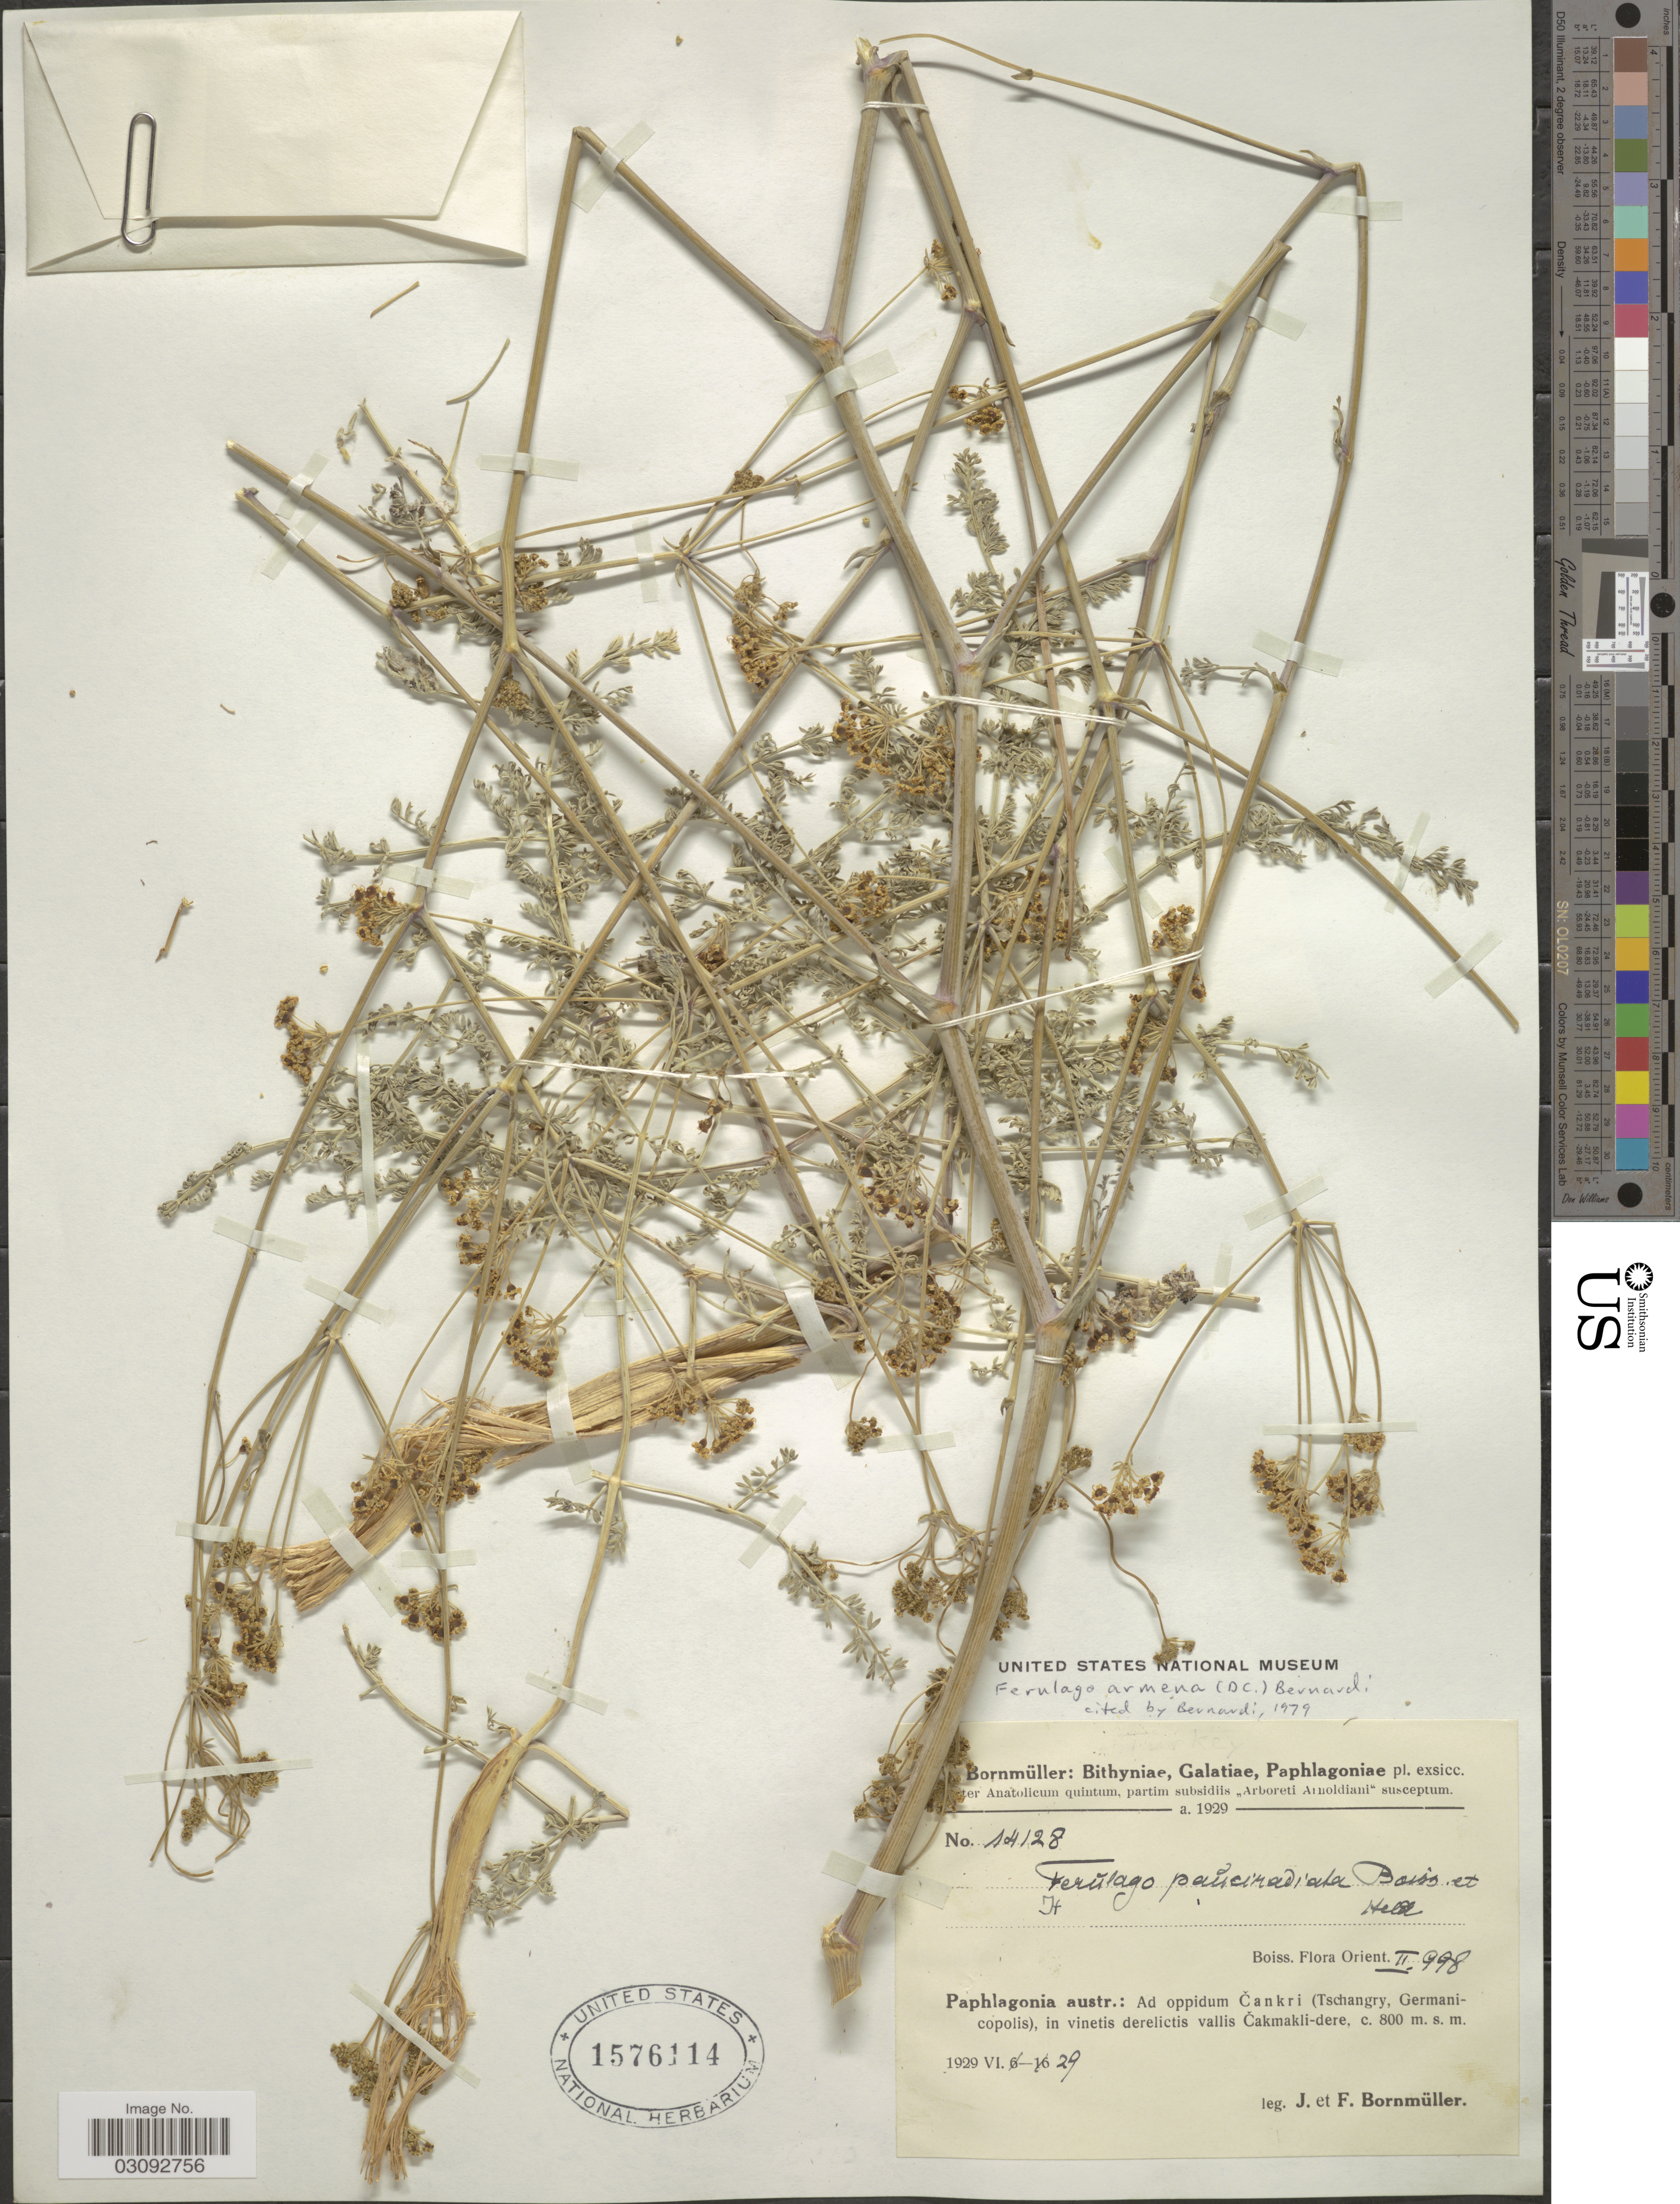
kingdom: Plantae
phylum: Tracheophyta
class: Magnoliopsida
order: Apiales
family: Apiaceae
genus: Ferulago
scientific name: Ferulago armena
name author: (DC.) Bernardi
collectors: J. Bornmüller & F. Bornmüller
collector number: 14128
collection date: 1929-06-29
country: Turkey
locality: Paphlagonia austr.: Ad oppidum Cankri (Tschangry, Germanicopolis), in vinetis derelictis vallis Cakmakli-dere.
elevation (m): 800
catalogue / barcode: US 1576114